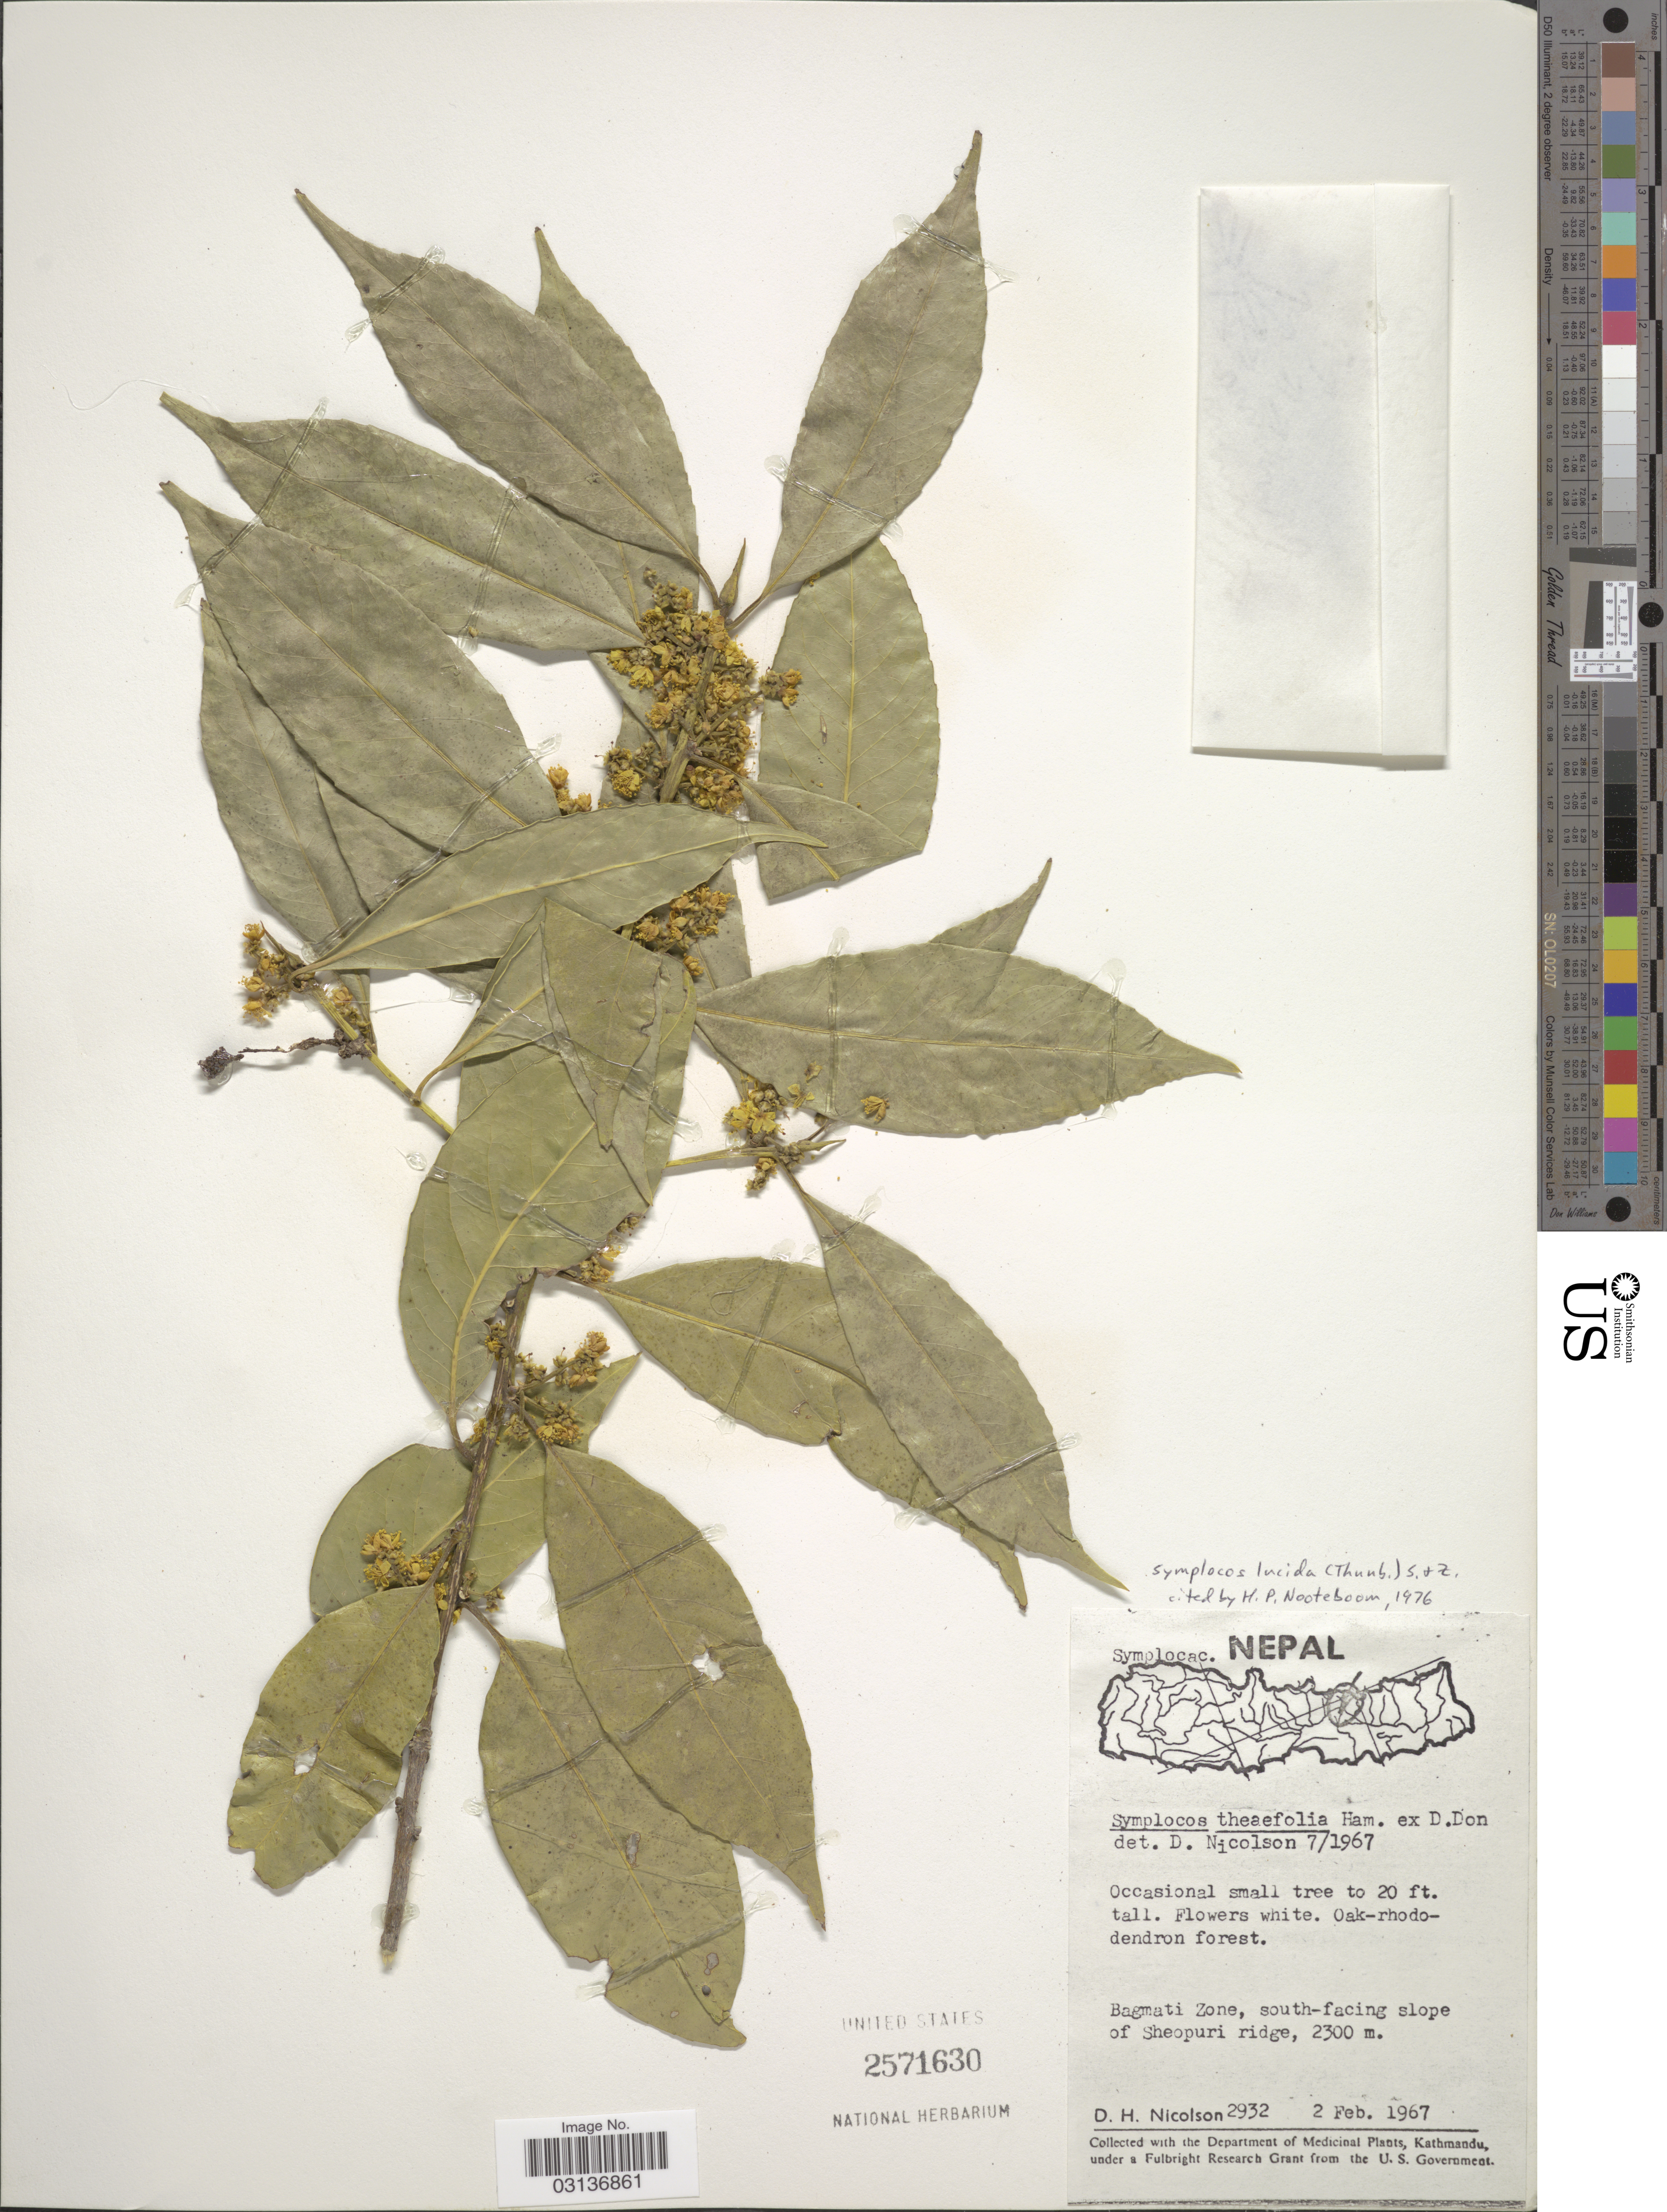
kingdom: Plantae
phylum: Tracheophyta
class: Magnoliopsida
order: Ericales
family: Symplocaceae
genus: Symplocos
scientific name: Symplocos lucida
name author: (Thurb.) Siebold & Zucc.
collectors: D. H. Nicolson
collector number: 2932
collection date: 1967-02-02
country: Nepal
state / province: Bagmati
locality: Bagmati Zone, south-facing slope of Sheopuri ridge.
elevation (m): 2300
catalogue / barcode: US 2571630